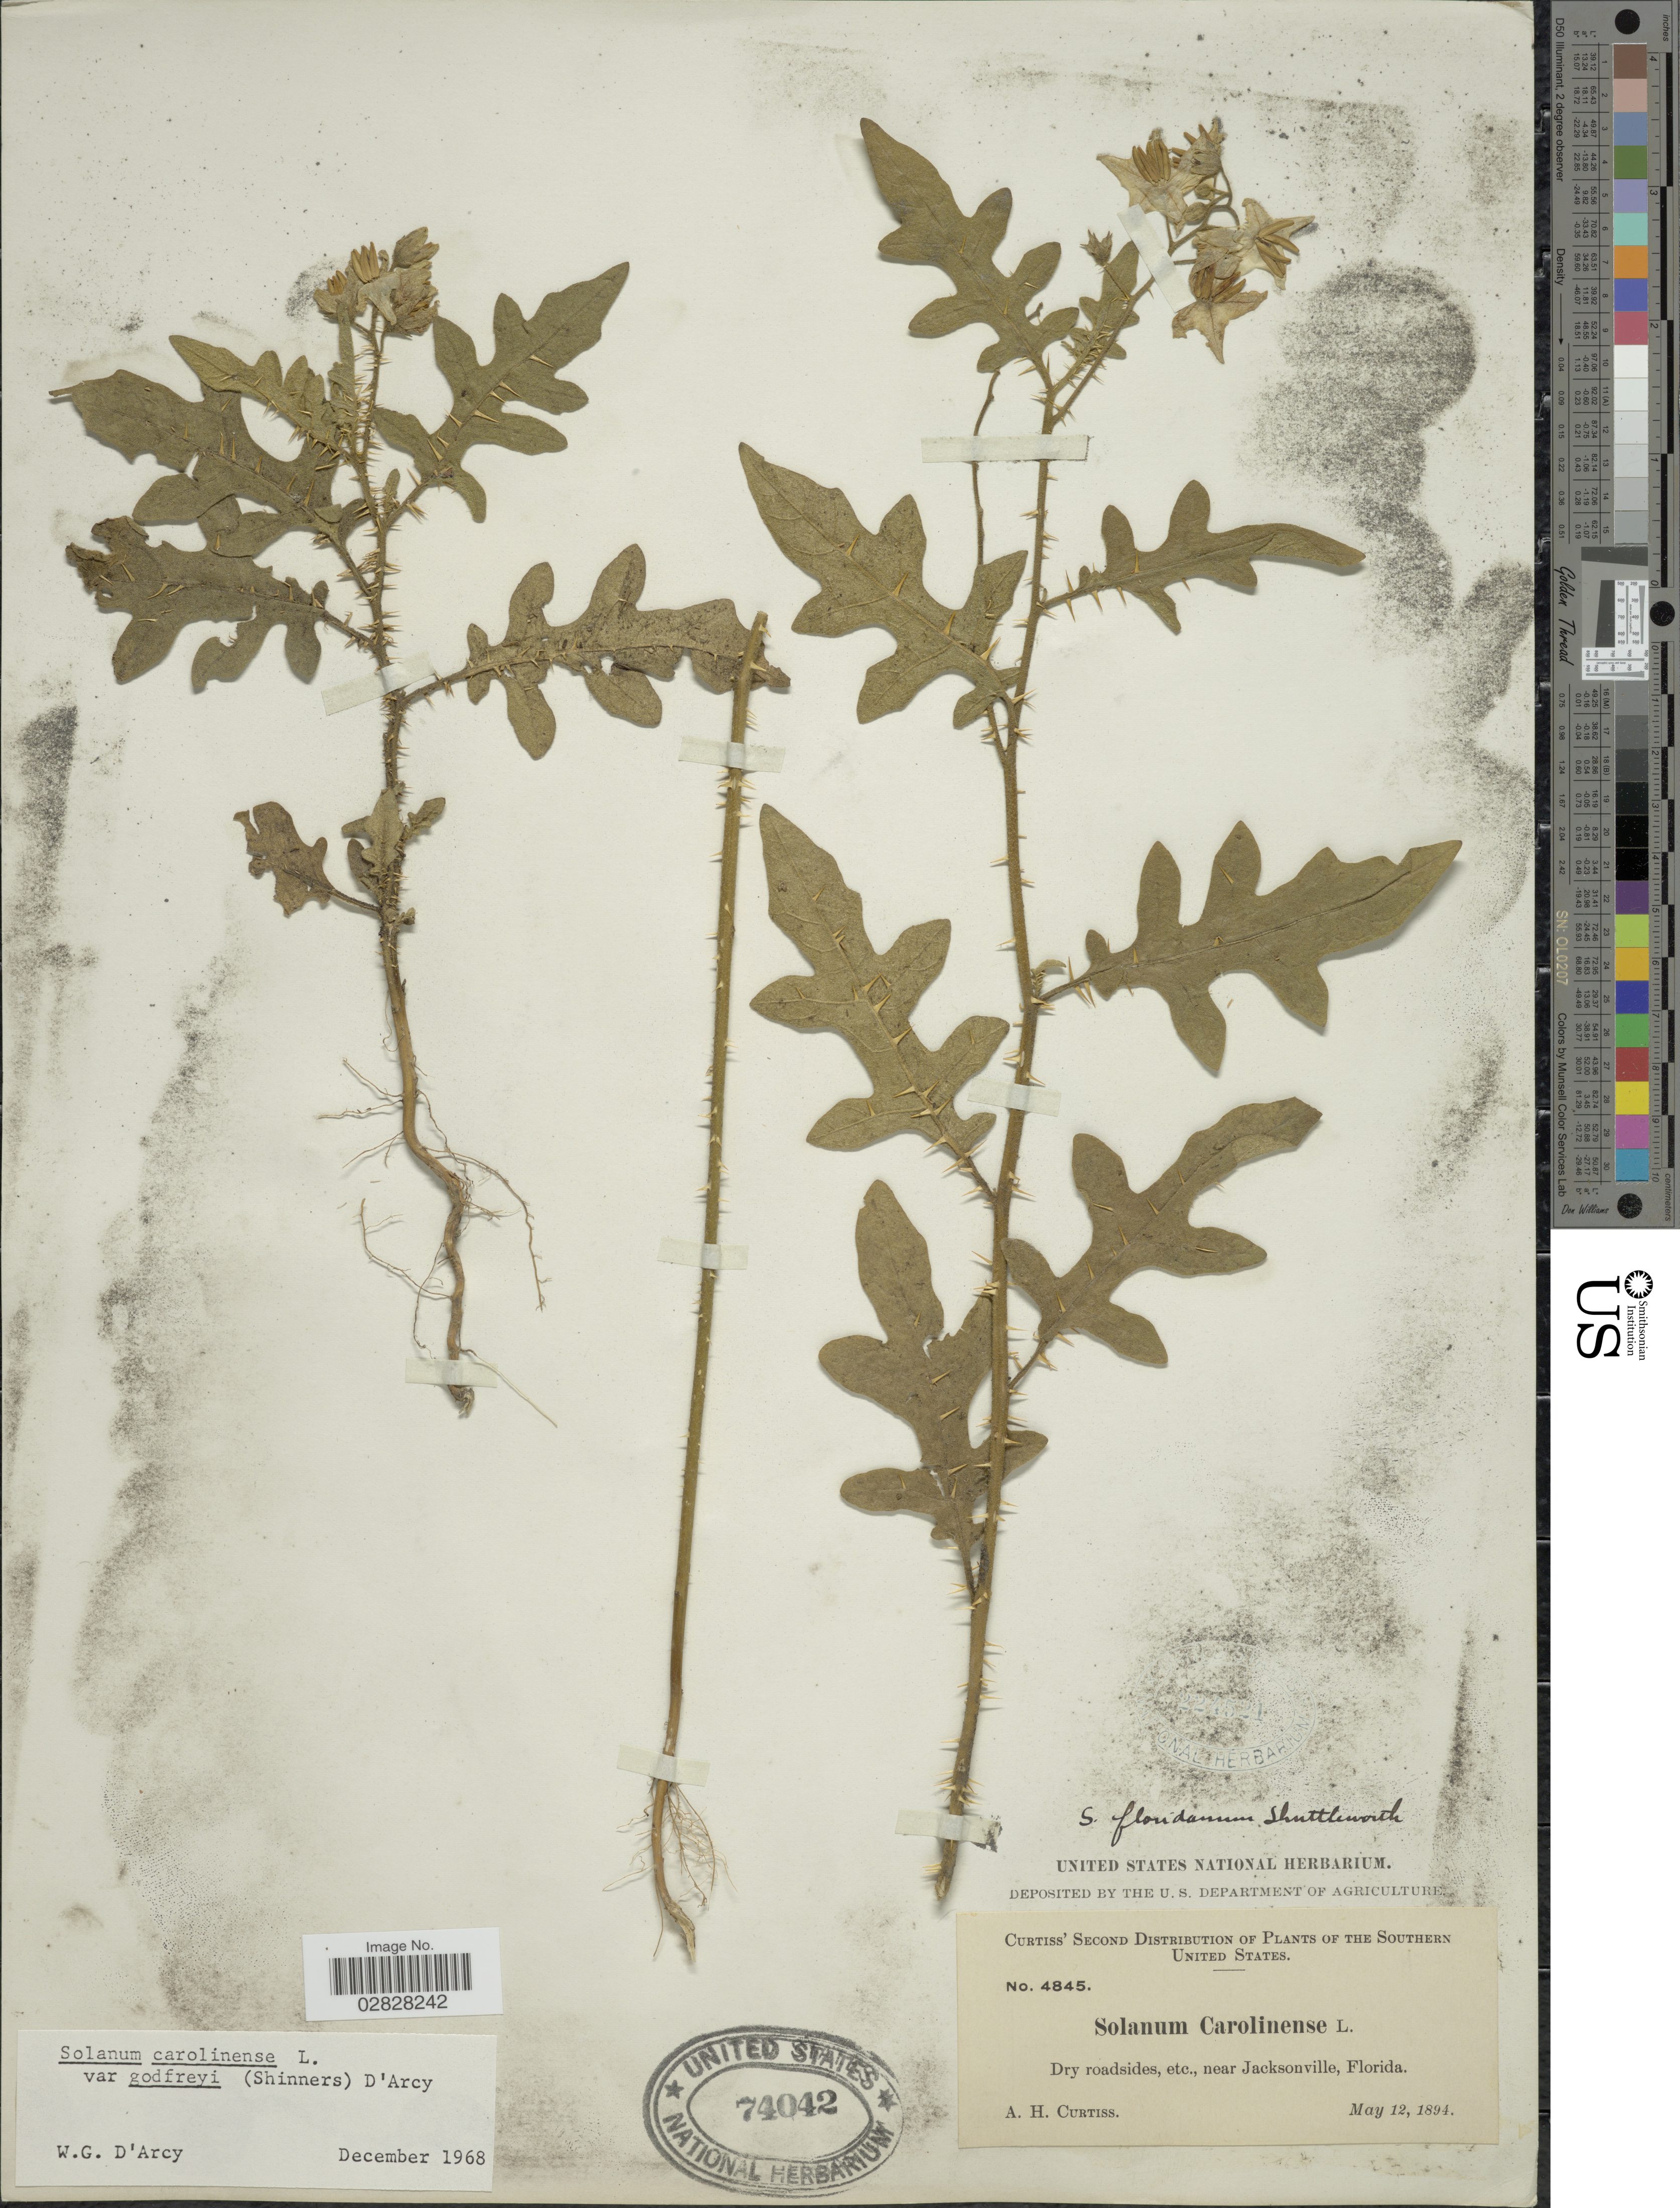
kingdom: Plantae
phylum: Tracheophyta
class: Magnoliopsida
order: Solanales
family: Solanaceae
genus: Solanum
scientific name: Solanum carolinense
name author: L.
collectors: A. H. Curtiss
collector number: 4845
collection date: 1894-05-12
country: United States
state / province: Florida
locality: Southern United States. Dry roadsides, etc., near Jacksonville.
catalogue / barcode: US 74042